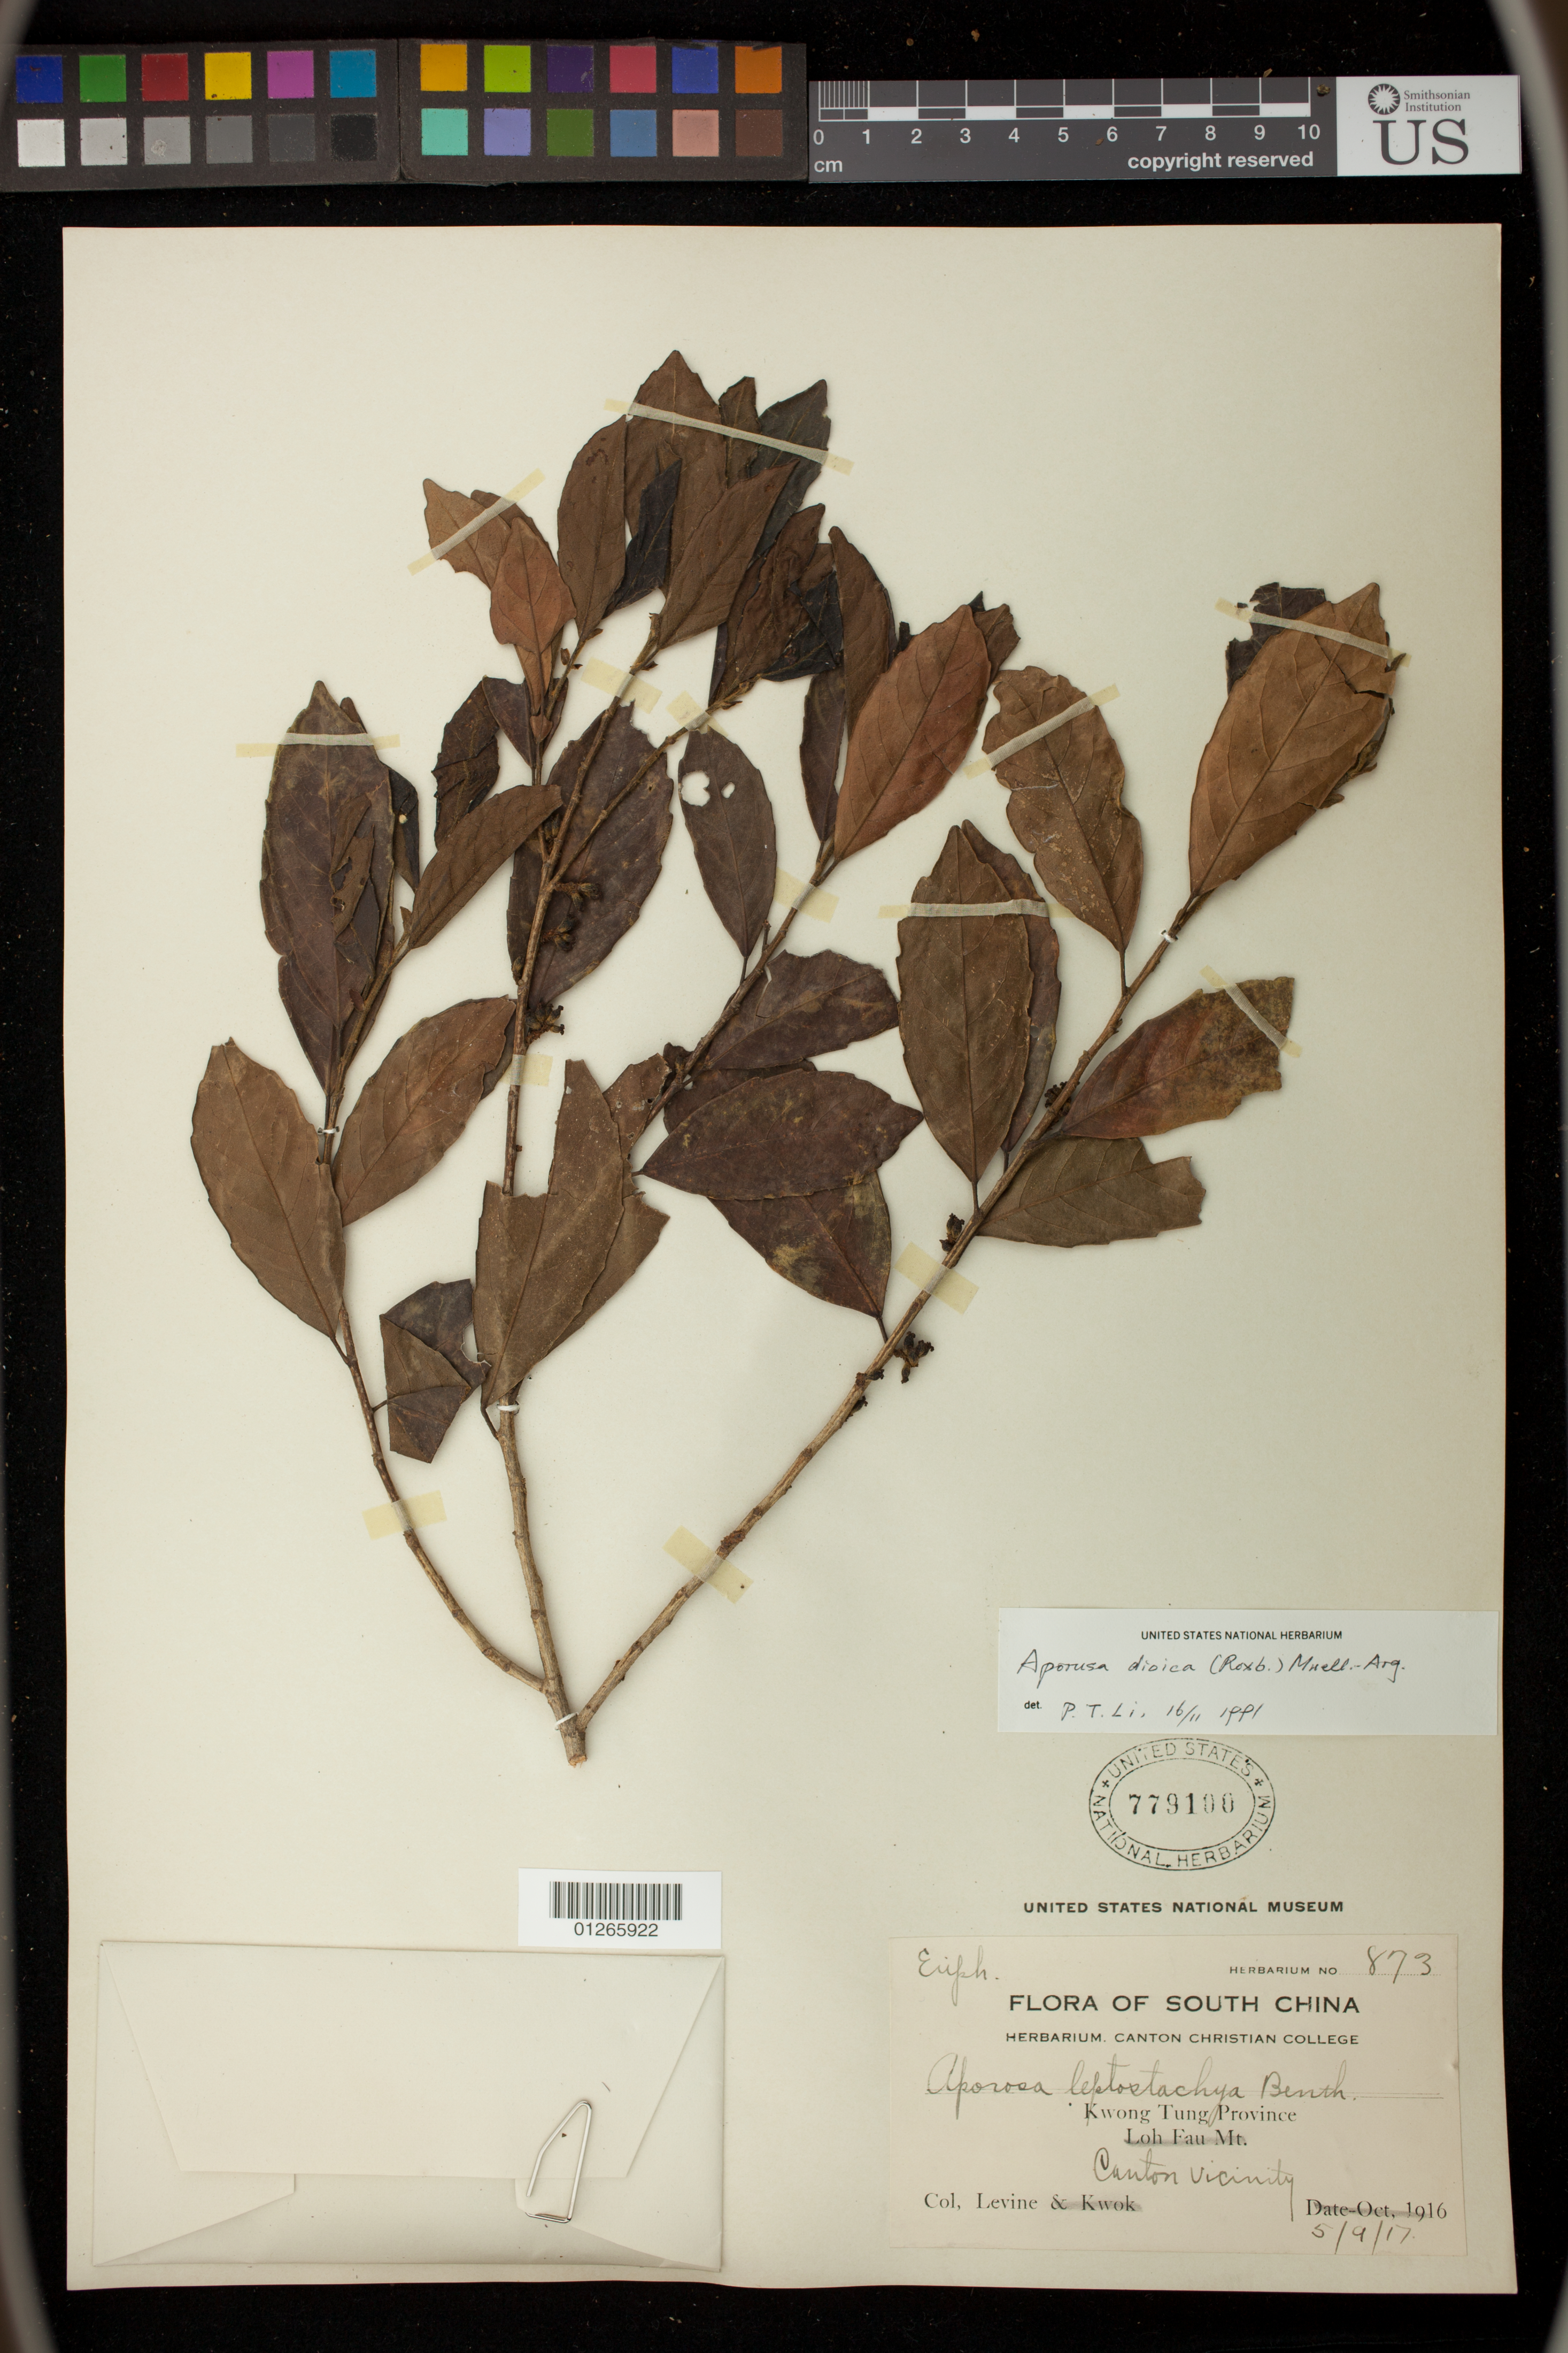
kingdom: Plantae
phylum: Tracheophyta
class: Magnoliopsida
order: Malpighiales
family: Phyllanthaceae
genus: Aporosa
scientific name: Aporosa octandra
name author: (Buch.-Ham. & D. Don) Vickery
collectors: C. O. Levine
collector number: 873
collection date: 1917-05-09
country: China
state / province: Guangdong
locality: Canton vicinity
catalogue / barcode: US 779100